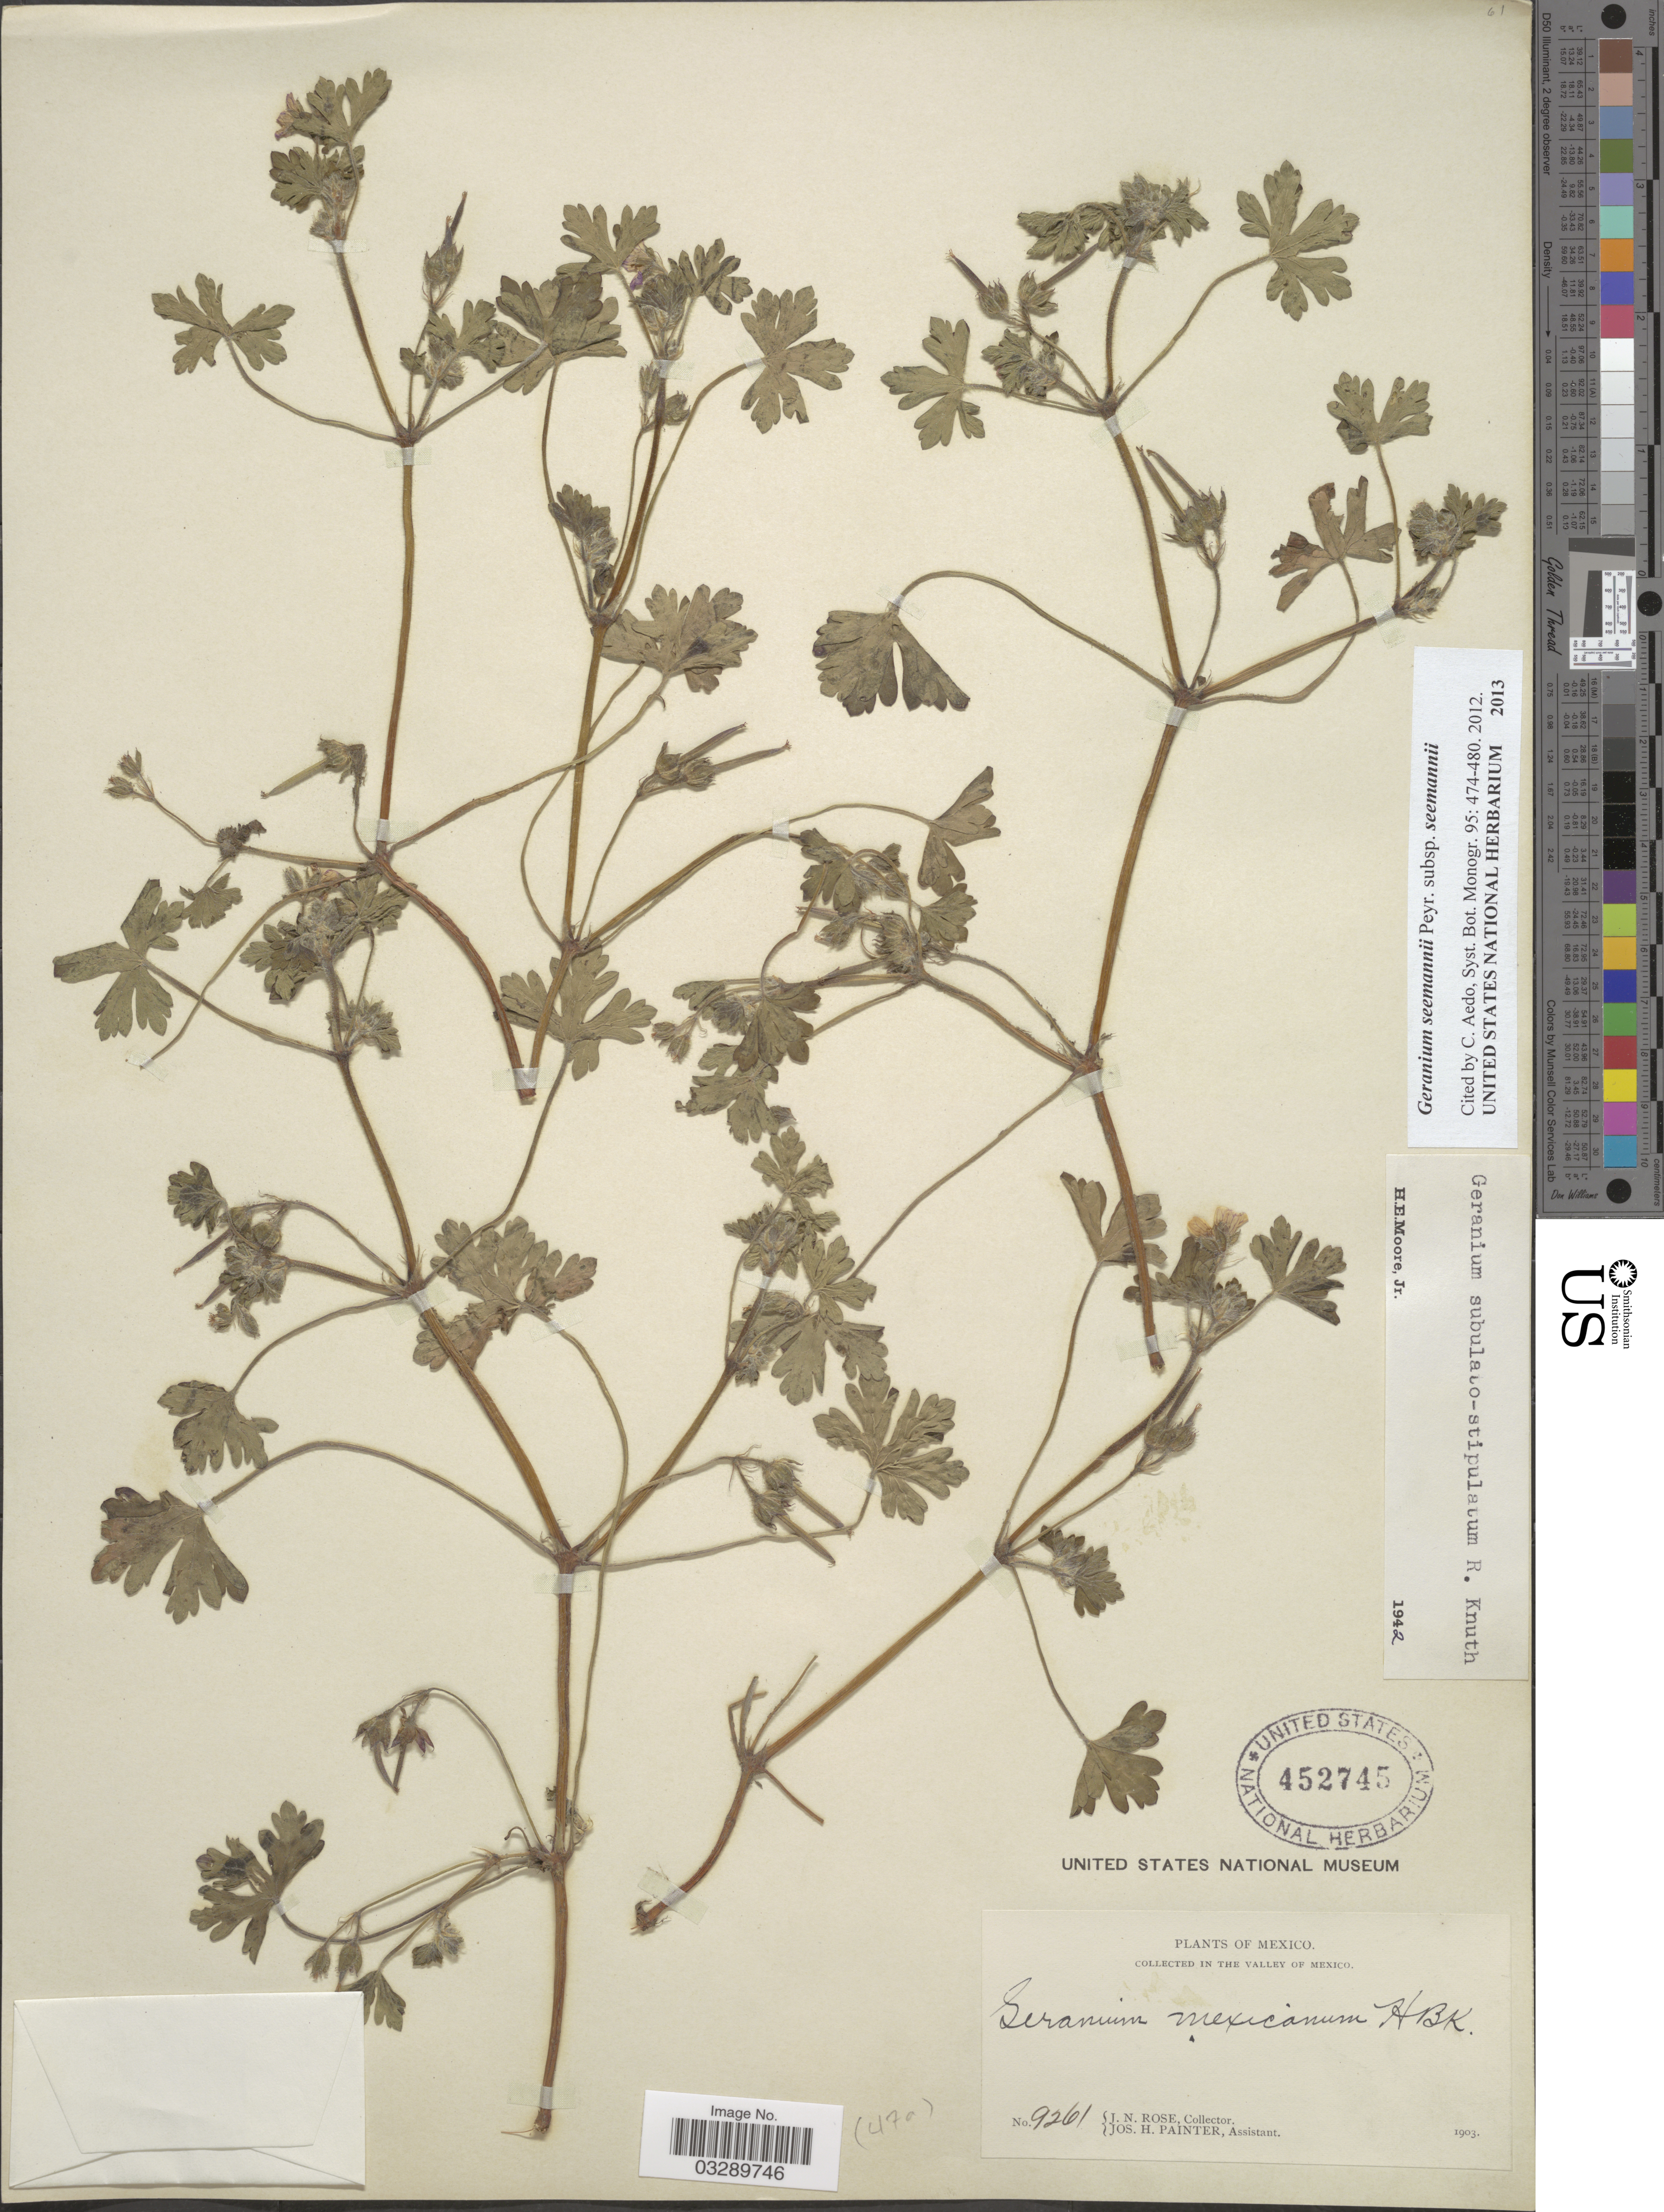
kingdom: Plantae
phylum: Tracheophyta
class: Magnoliopsida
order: Geraniales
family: Geraniaceae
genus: Geranium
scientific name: Geranium seemannii subsp. seemannii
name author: Peyr.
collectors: J. N. Rose & J. H. Painter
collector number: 9261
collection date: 1903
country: Mexico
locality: In the Valley of Mexico.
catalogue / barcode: US 452745